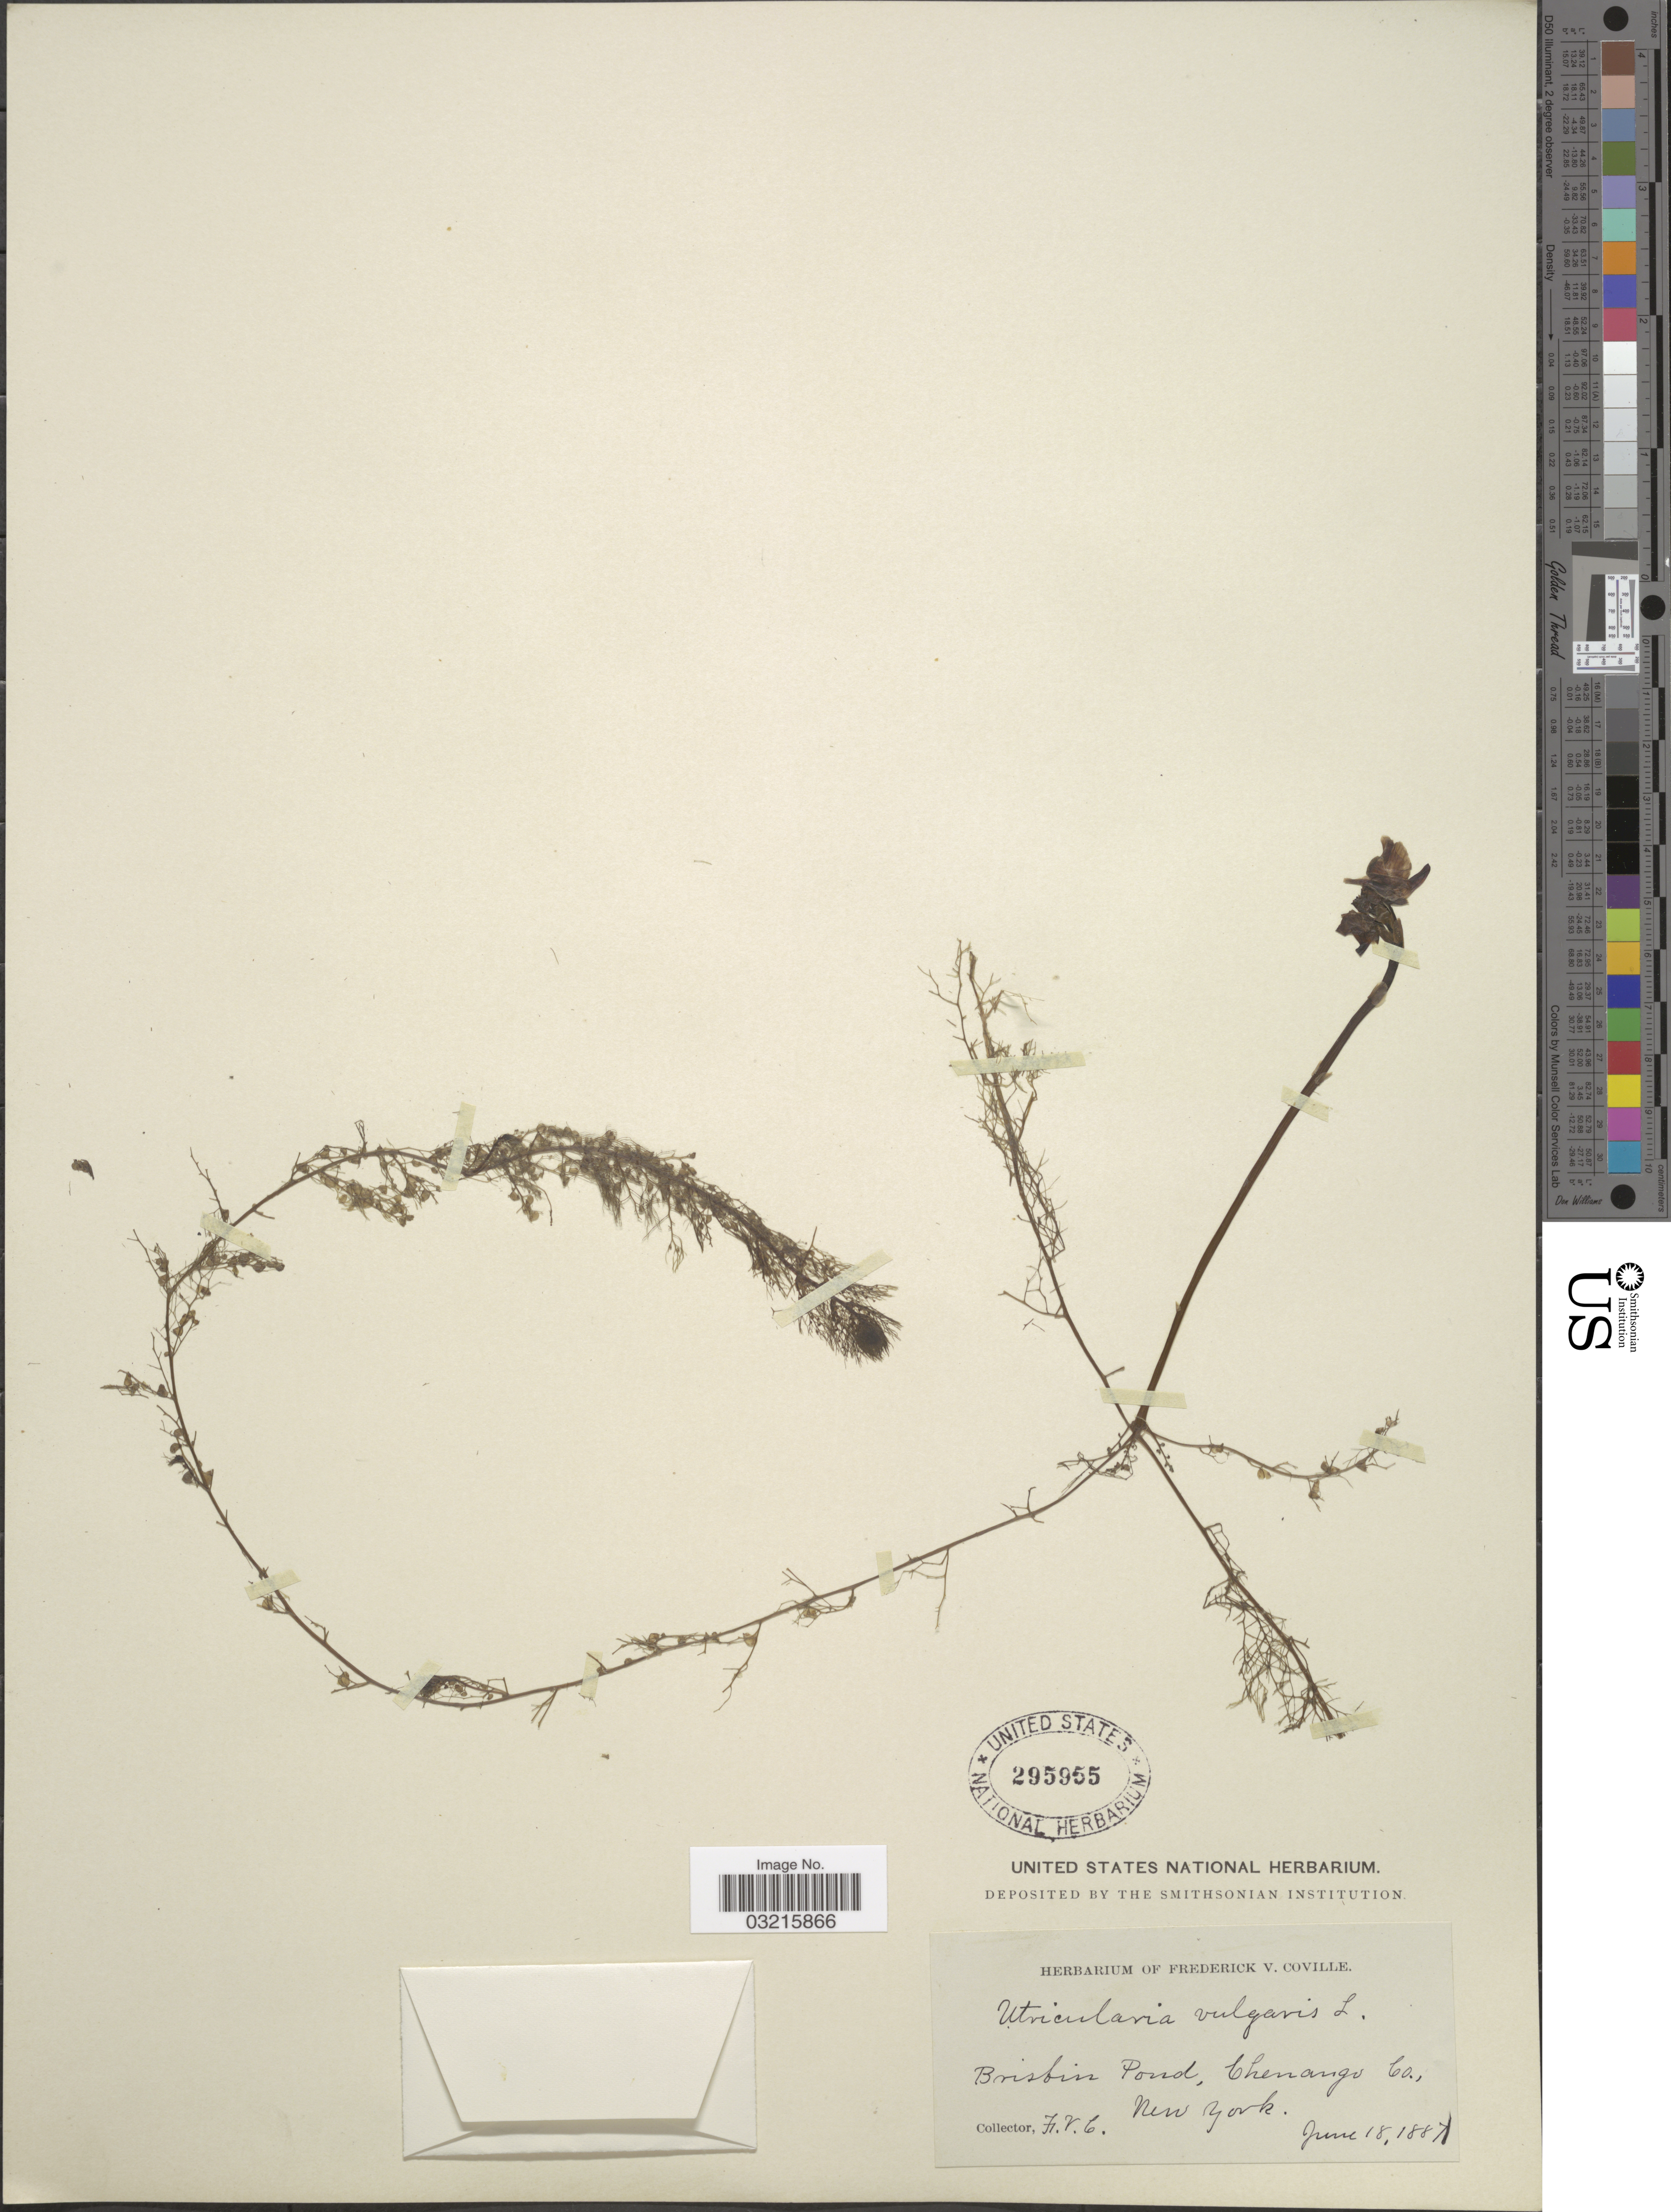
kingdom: Plantae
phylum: Tracheophyta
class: Magnoliopsida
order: Lamiales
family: Lentibulariaceae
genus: Utricularia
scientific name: Utricularia vulgaris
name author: L.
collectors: F. V. Coville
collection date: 1887-06-18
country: United States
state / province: New York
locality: Brisbin Pond, Chenango Co.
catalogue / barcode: US 295955